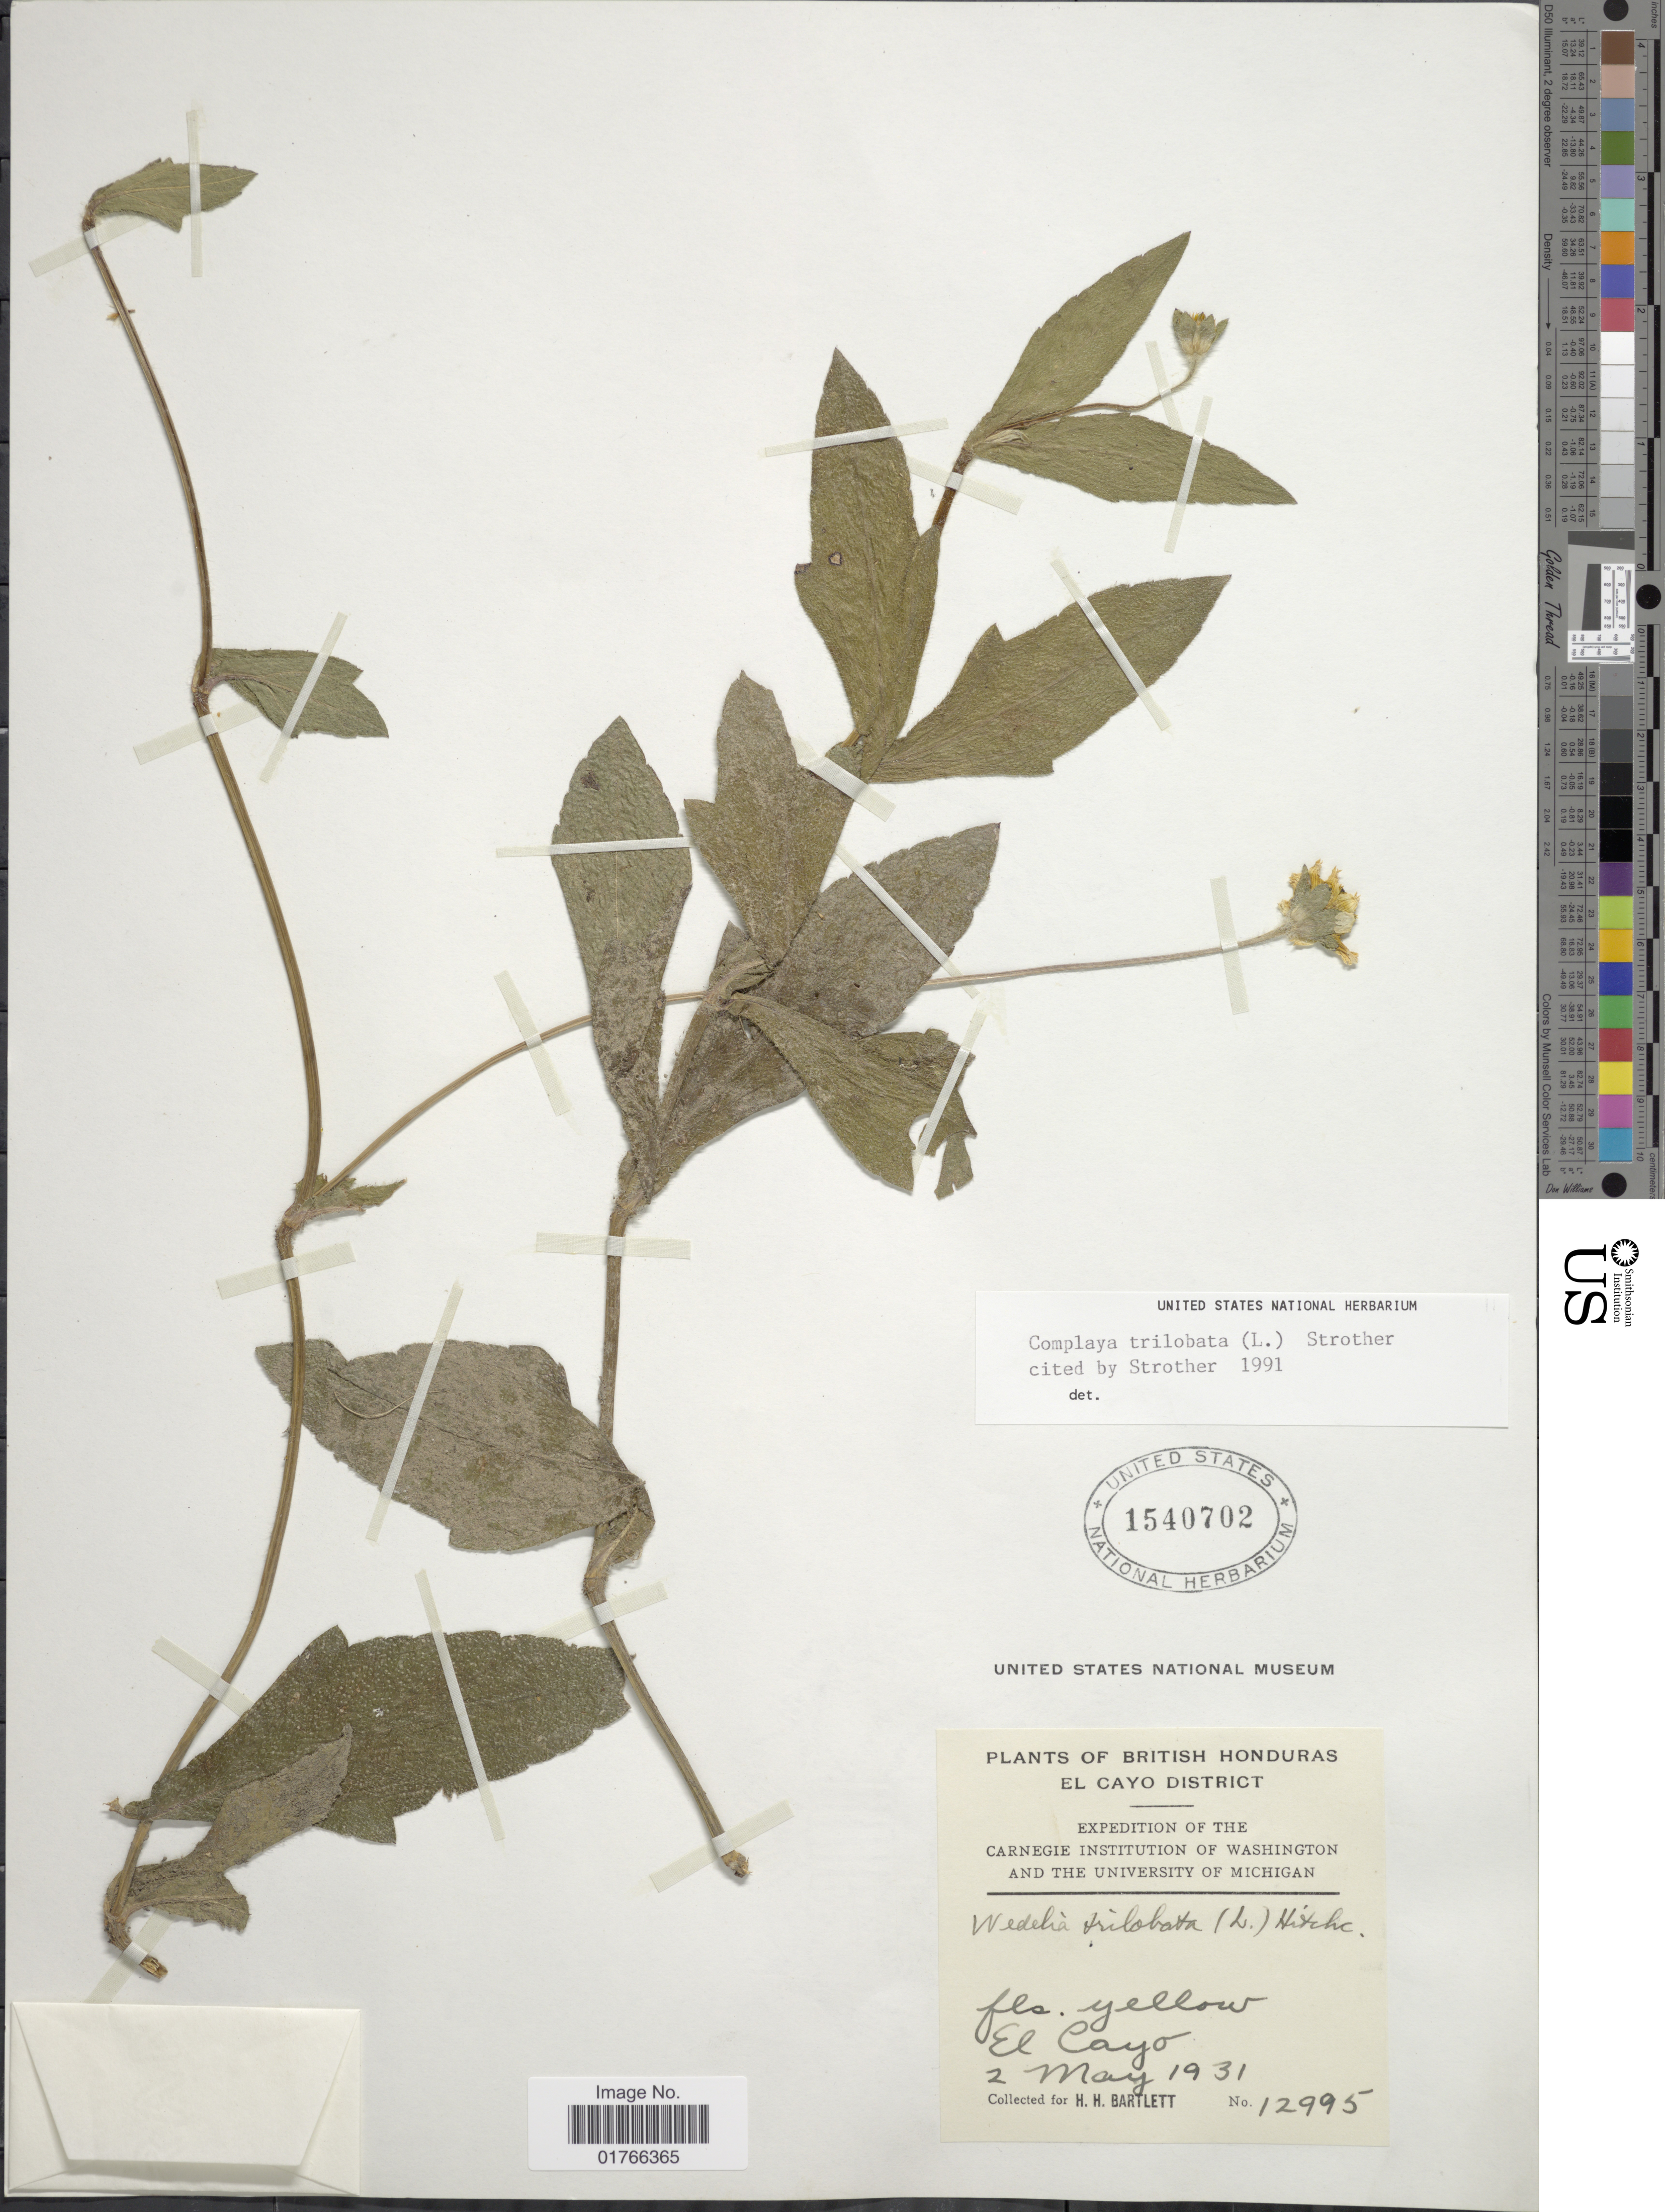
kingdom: Plantae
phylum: Tracheophyta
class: Magnoliopsida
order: Asterales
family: Asteraceae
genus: Sphagneticola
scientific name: Sphagneticola trilobata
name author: (L.) Pruski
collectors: H. H. Bartlett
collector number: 12995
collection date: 1931-05-02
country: Belize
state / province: Cayo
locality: British Honduras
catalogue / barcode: US 1540702